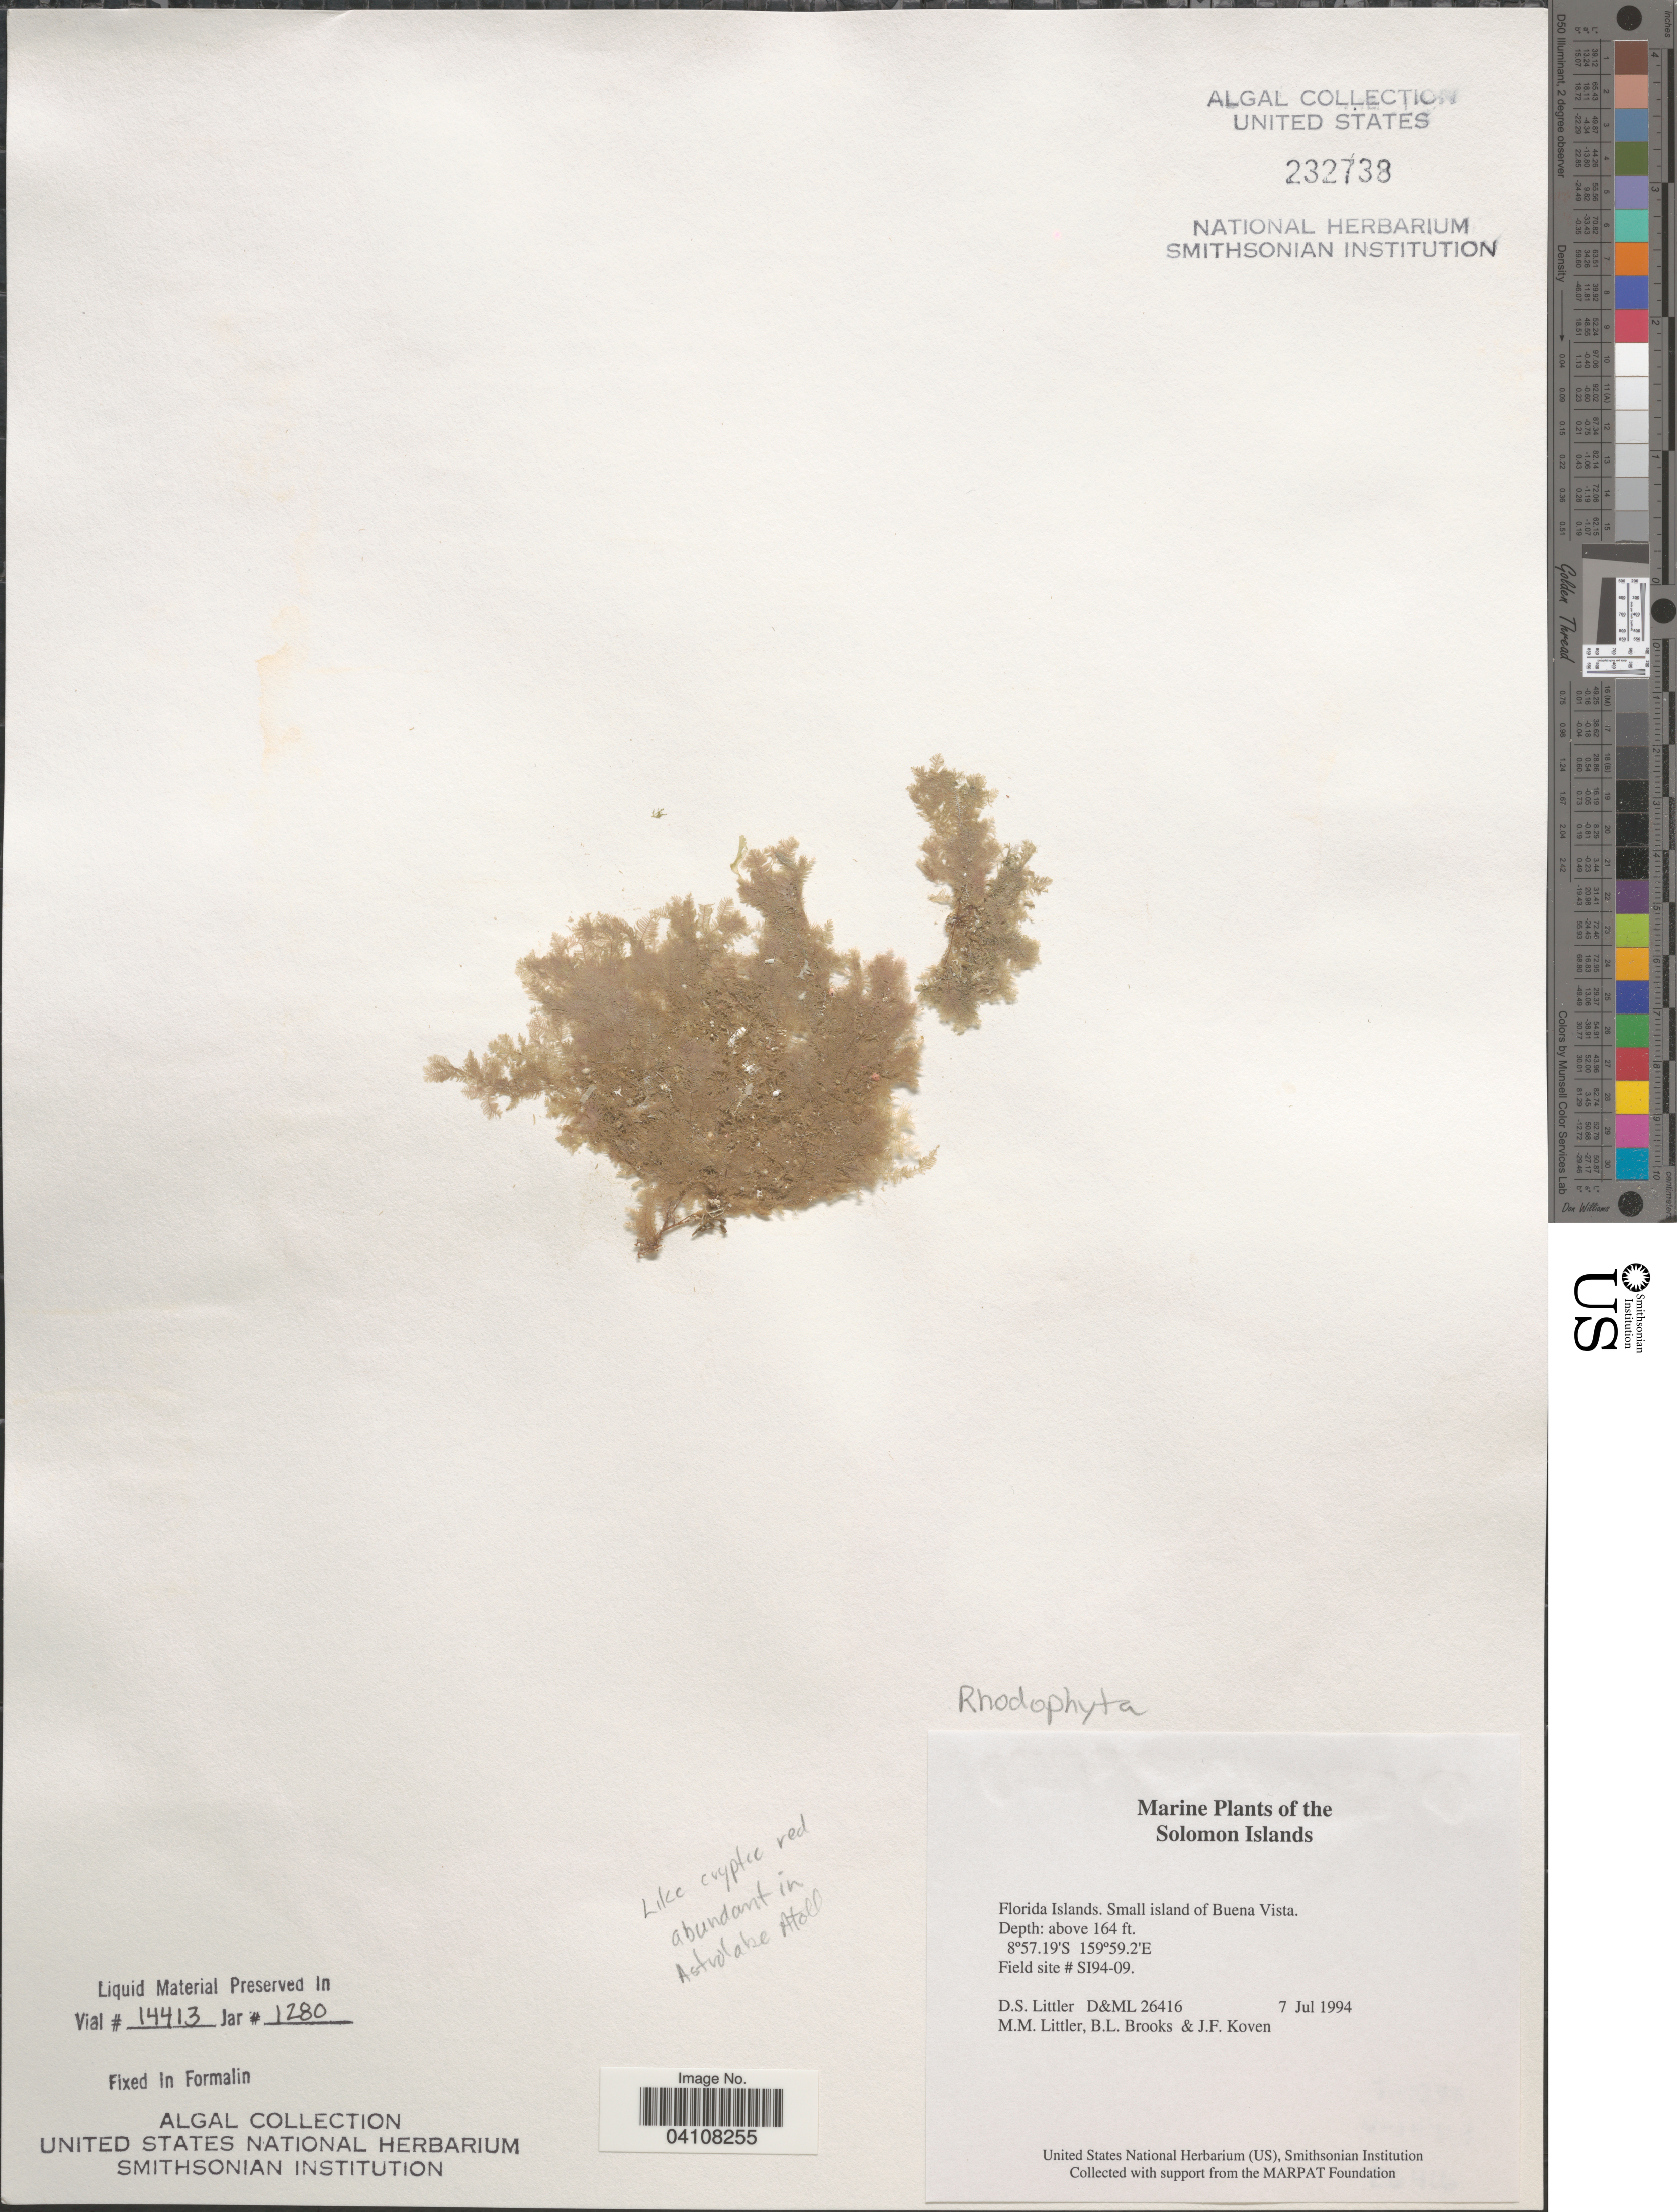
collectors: D. S. Littler, B. Brooks & J. Koven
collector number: D&ML26416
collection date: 1994-07-07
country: Solomon Islands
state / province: Solomon Islands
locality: Florida Islands. Small island of Buena Vista. Field site # SI94-09.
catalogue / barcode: US 232738